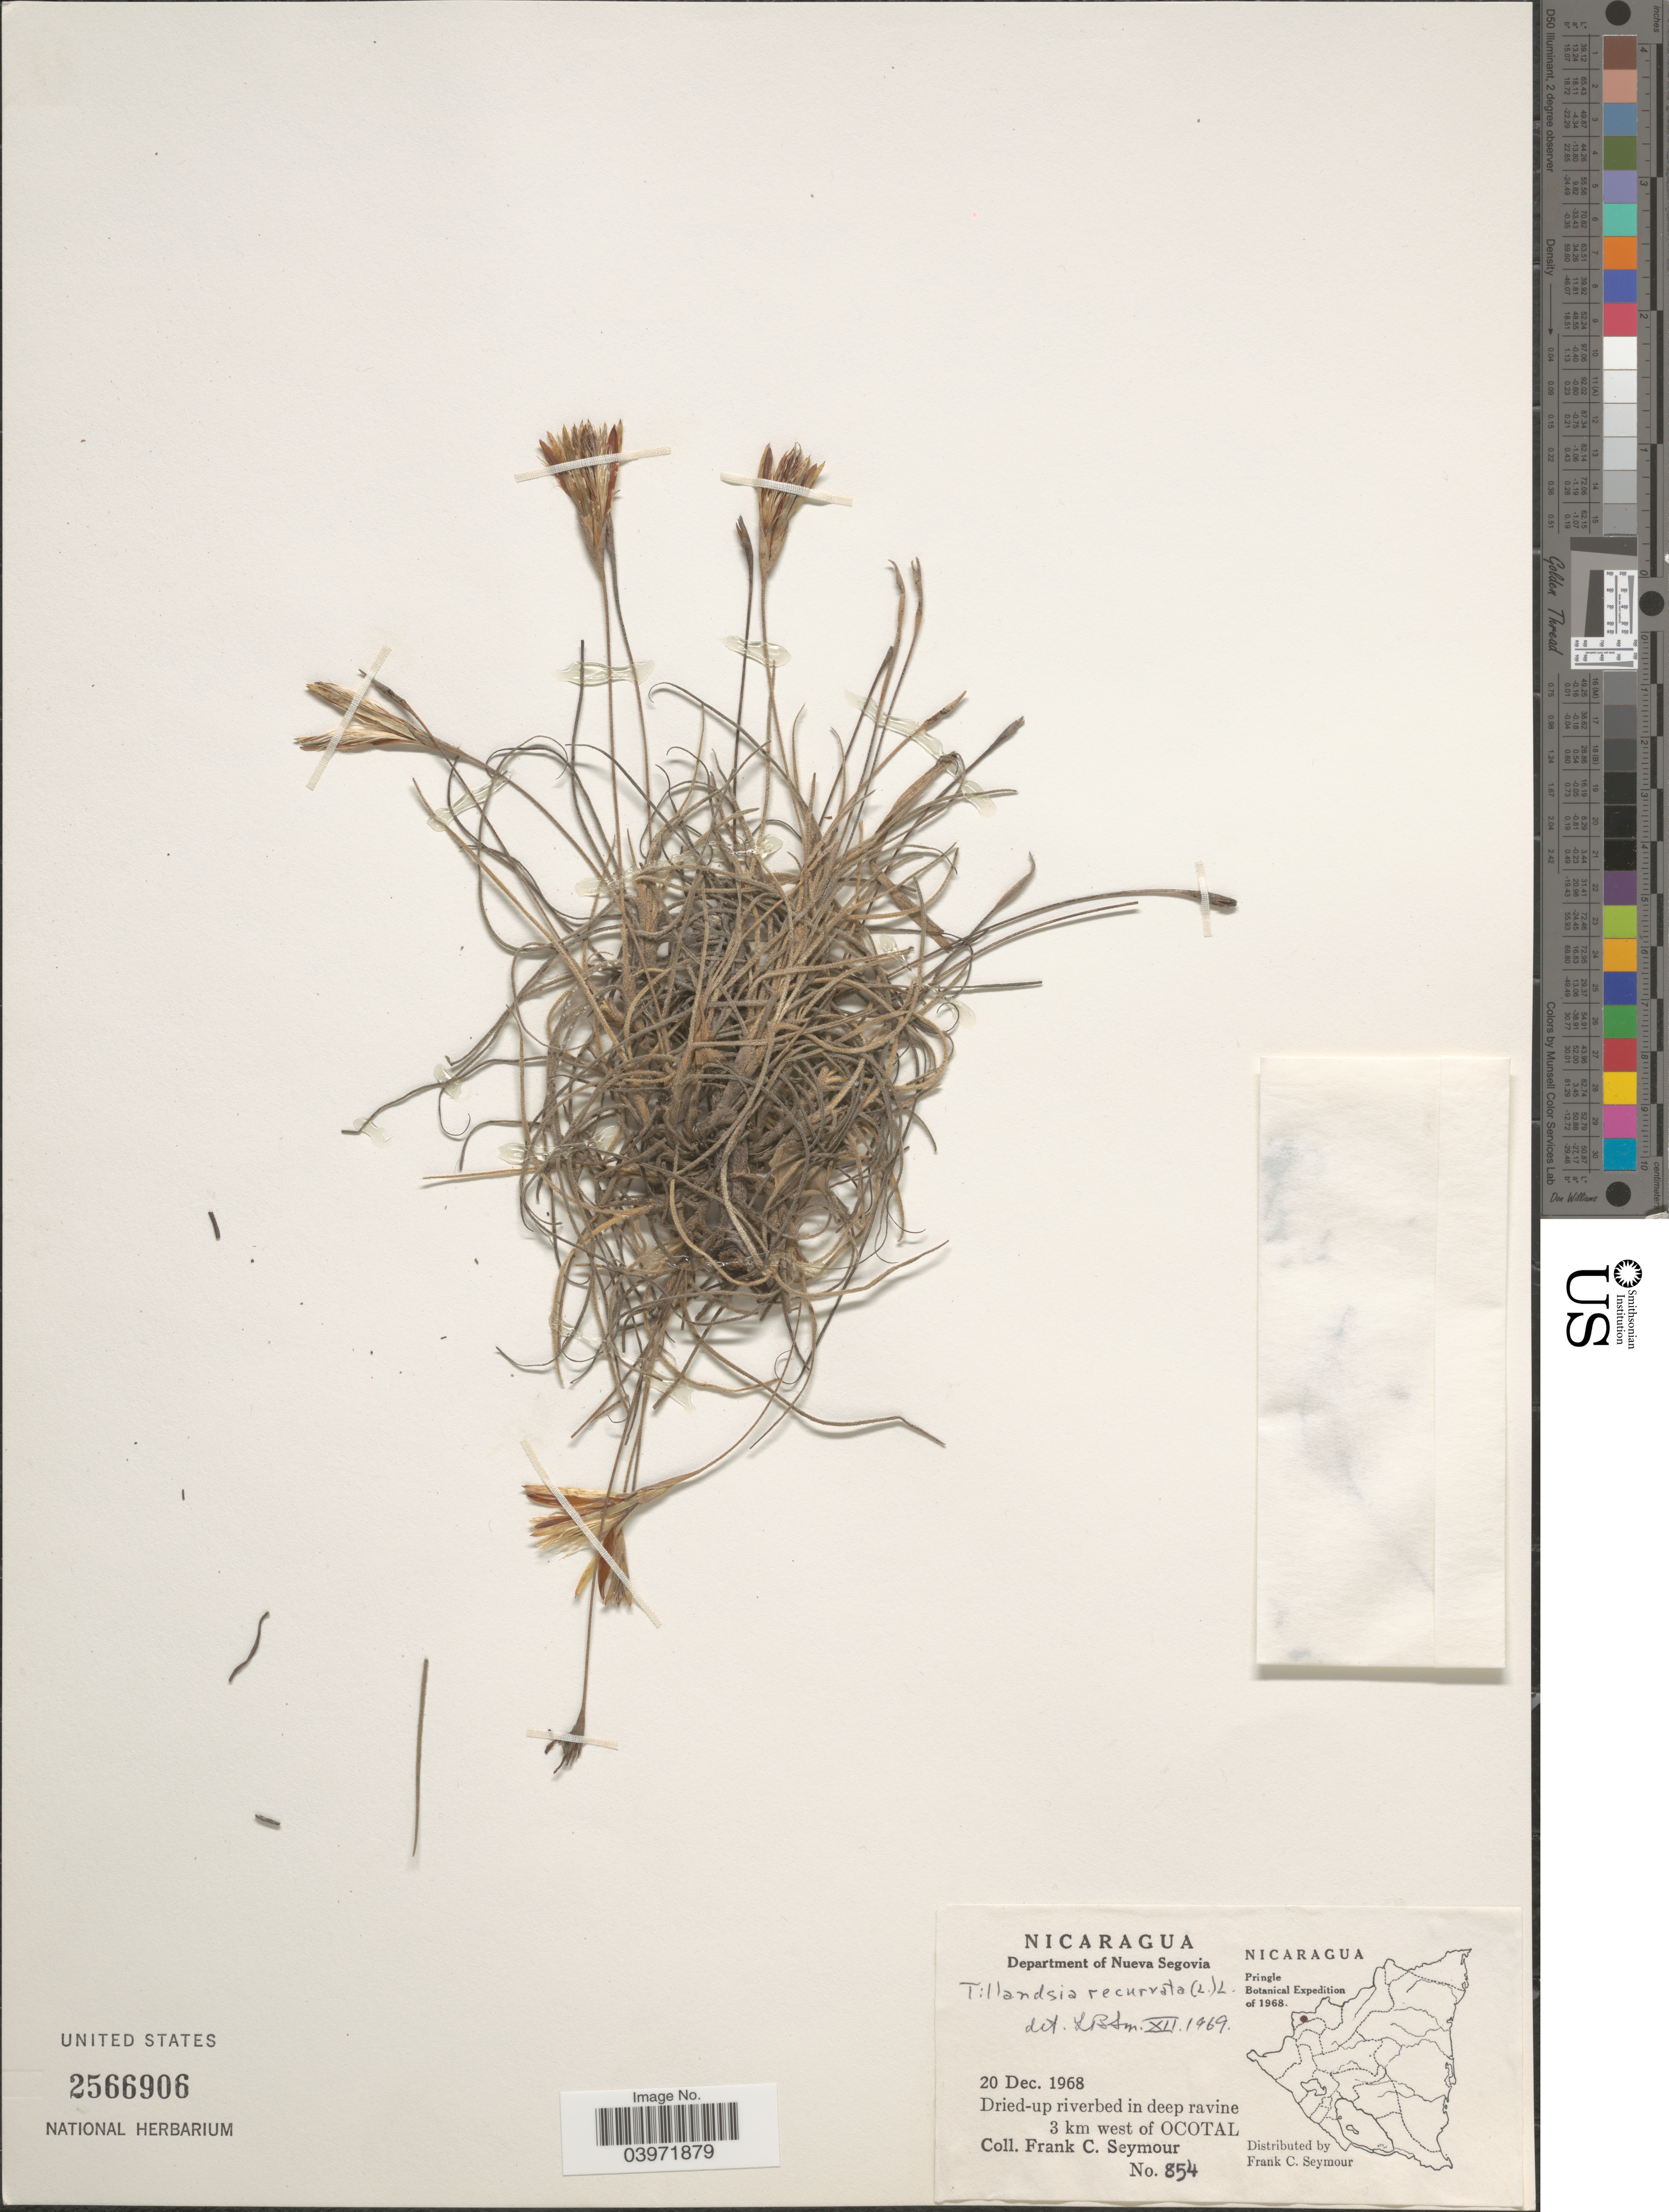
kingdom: Plantae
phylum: Tracheophyta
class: Liliopsida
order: Poales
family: Bromeliaceae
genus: Tillandsia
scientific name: Tillandsia recurvata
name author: L.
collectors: F. C. Seymour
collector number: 854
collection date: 1968-12-20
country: Nicaragua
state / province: Nueva Segovia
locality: Department of Nueva Segovia. 3 km west of Ocotal.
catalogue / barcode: US 2566906